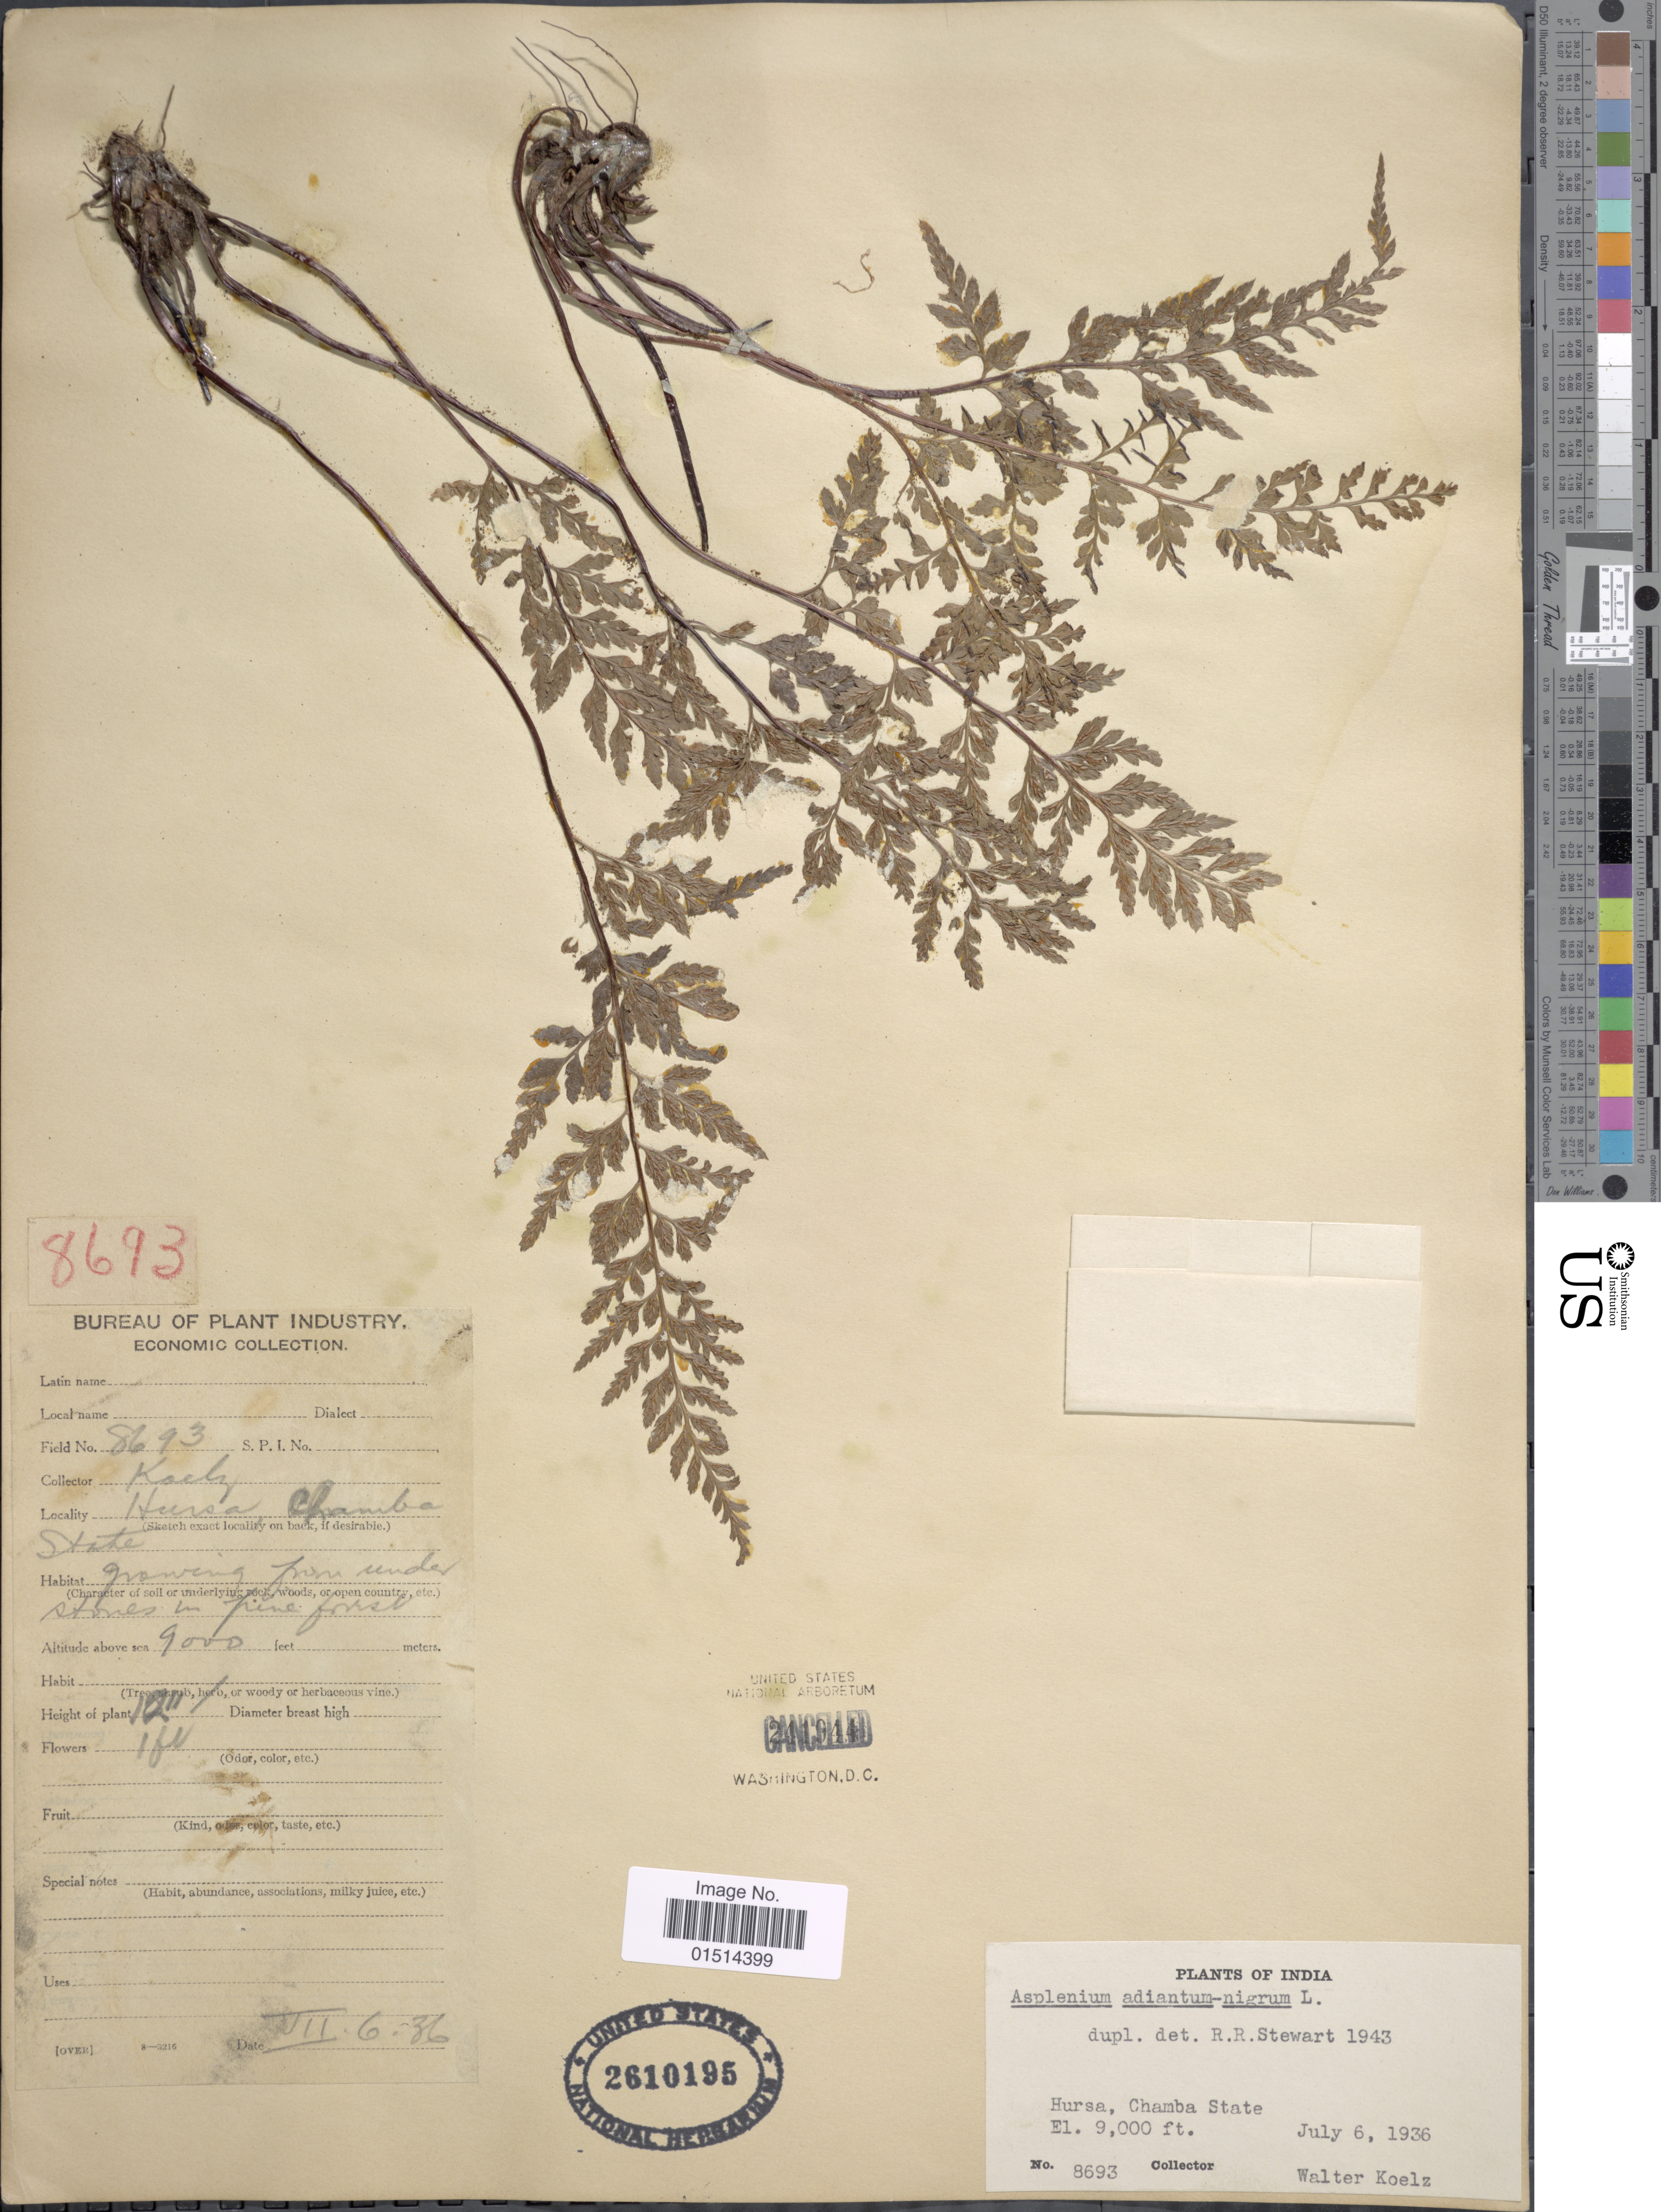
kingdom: Plantae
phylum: Tracheophyta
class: Polypodiopsida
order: Polypodiales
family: Aspleniaceae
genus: Asplenium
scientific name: Asplenium adiantum-nigrum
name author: L.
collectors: W. N. Koelz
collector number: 8693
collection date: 1936-07-06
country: India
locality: India, Hursa, Chamba State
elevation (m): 2743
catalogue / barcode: US 2610195